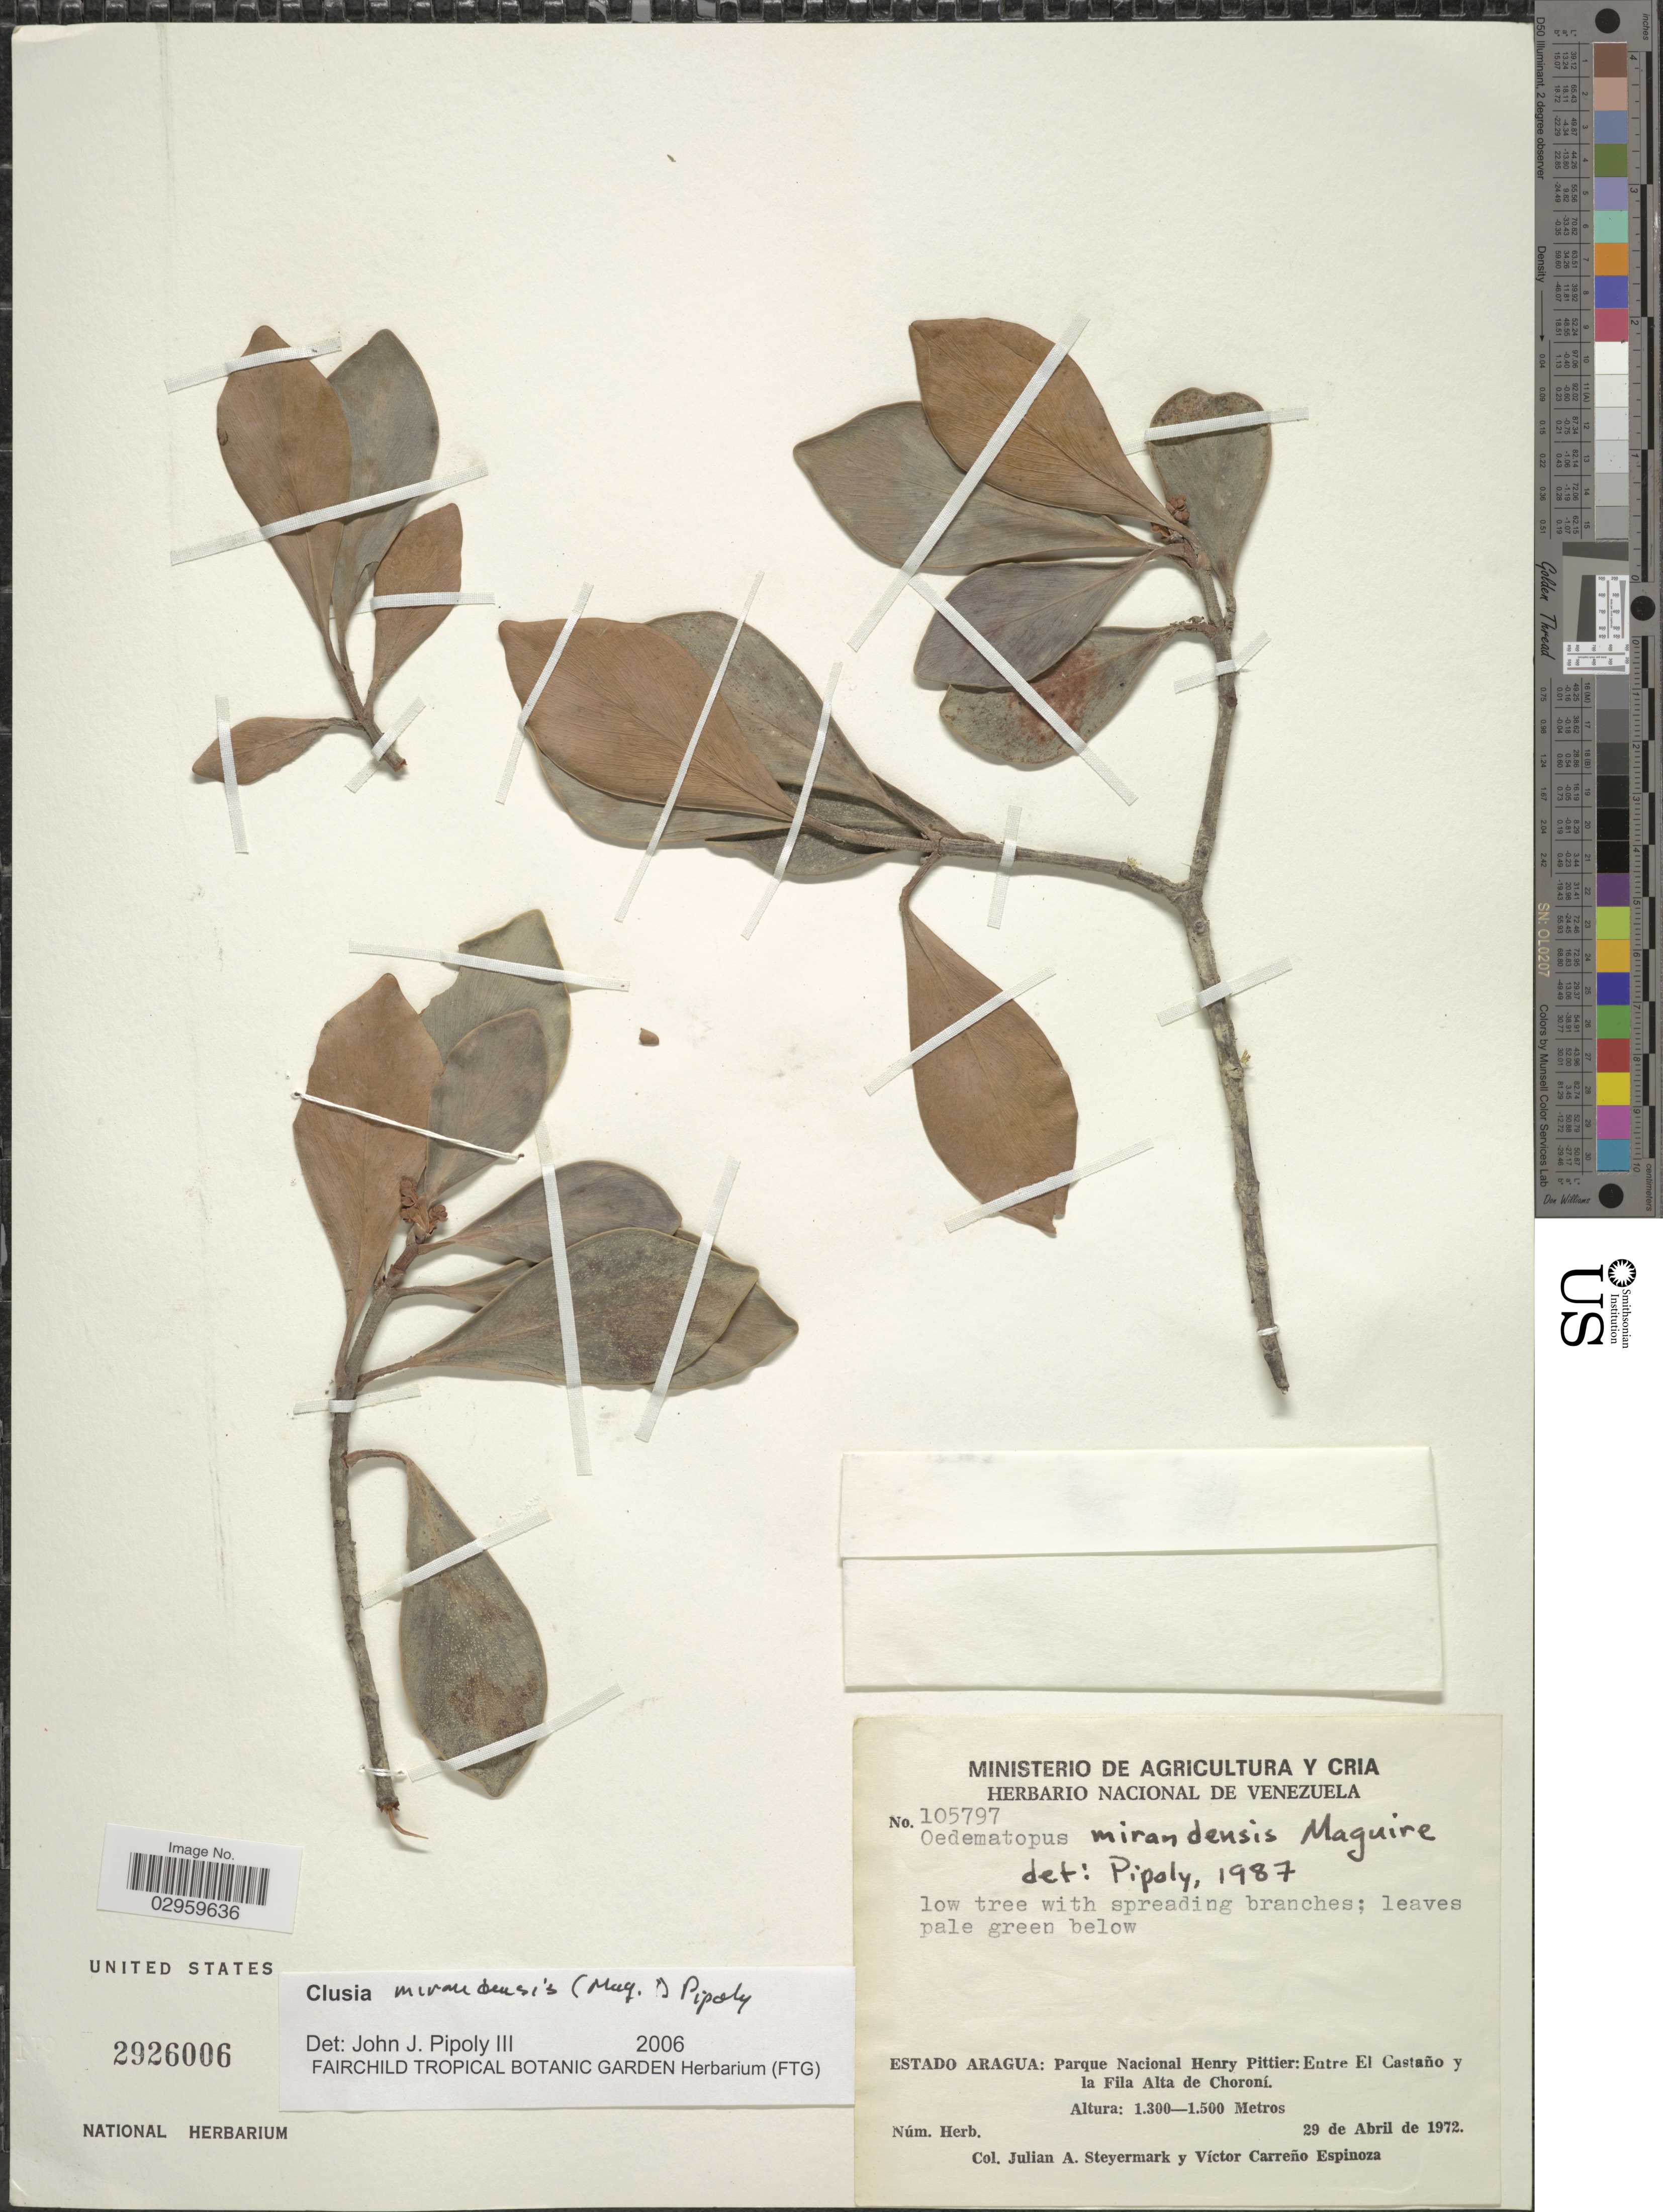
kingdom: Plantae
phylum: Tracheophyta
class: Magnoliopsida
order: Malpighiales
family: Clusiaceae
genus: Clusia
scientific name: Clusia mirandensis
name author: (Maguire) Pipoly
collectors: J. Steyermark & V. Espinoza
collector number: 105797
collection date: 1972-04-29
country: Venezuela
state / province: Aragua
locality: Parque Nacional Henry Pittier: Entre El Castaño y la Fila Alta de Choroní.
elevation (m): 1300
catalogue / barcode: US 2926006